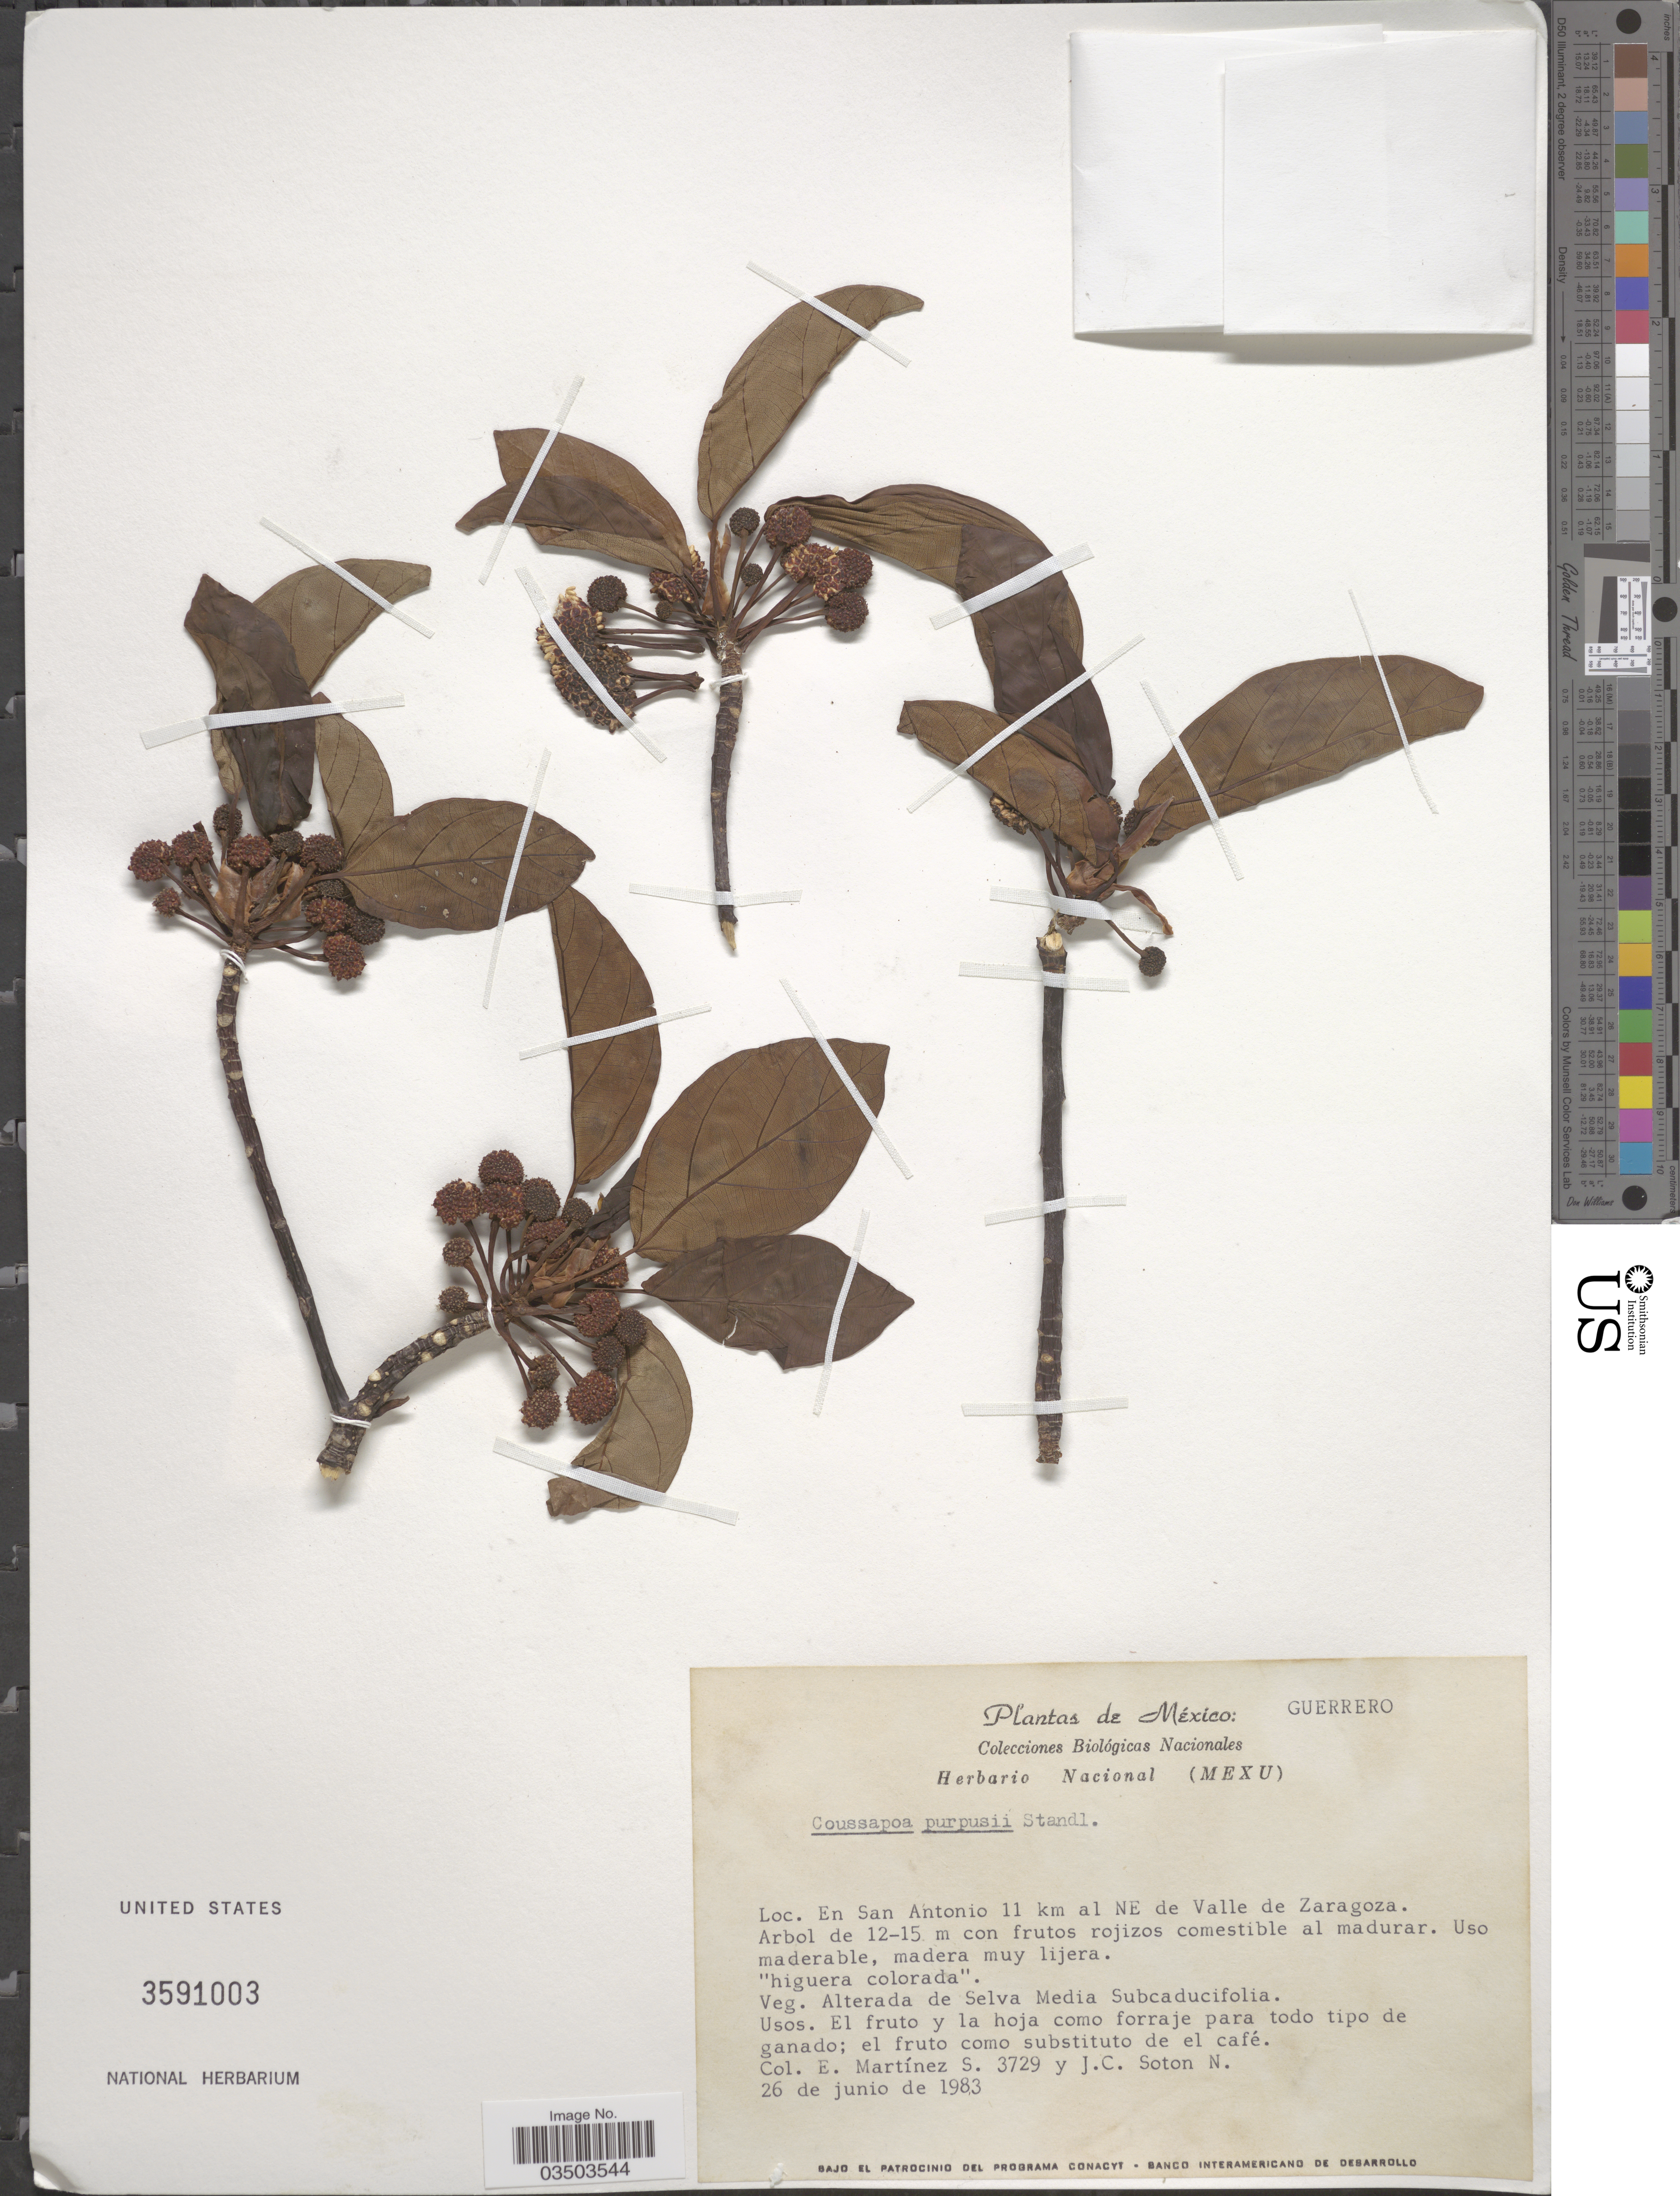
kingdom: Plantae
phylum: Tracheophyta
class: Magnoliopsida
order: Rosales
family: Urticaceae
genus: Coussapoa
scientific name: Coussapoa purpusii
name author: Standl.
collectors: E. M. Martínez S. & J. Soton N.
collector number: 3729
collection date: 1983-06-26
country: Mexico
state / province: Guerrero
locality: En San Antonio 11 km al NE de Valle de Zaragoza.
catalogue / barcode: US 3591003